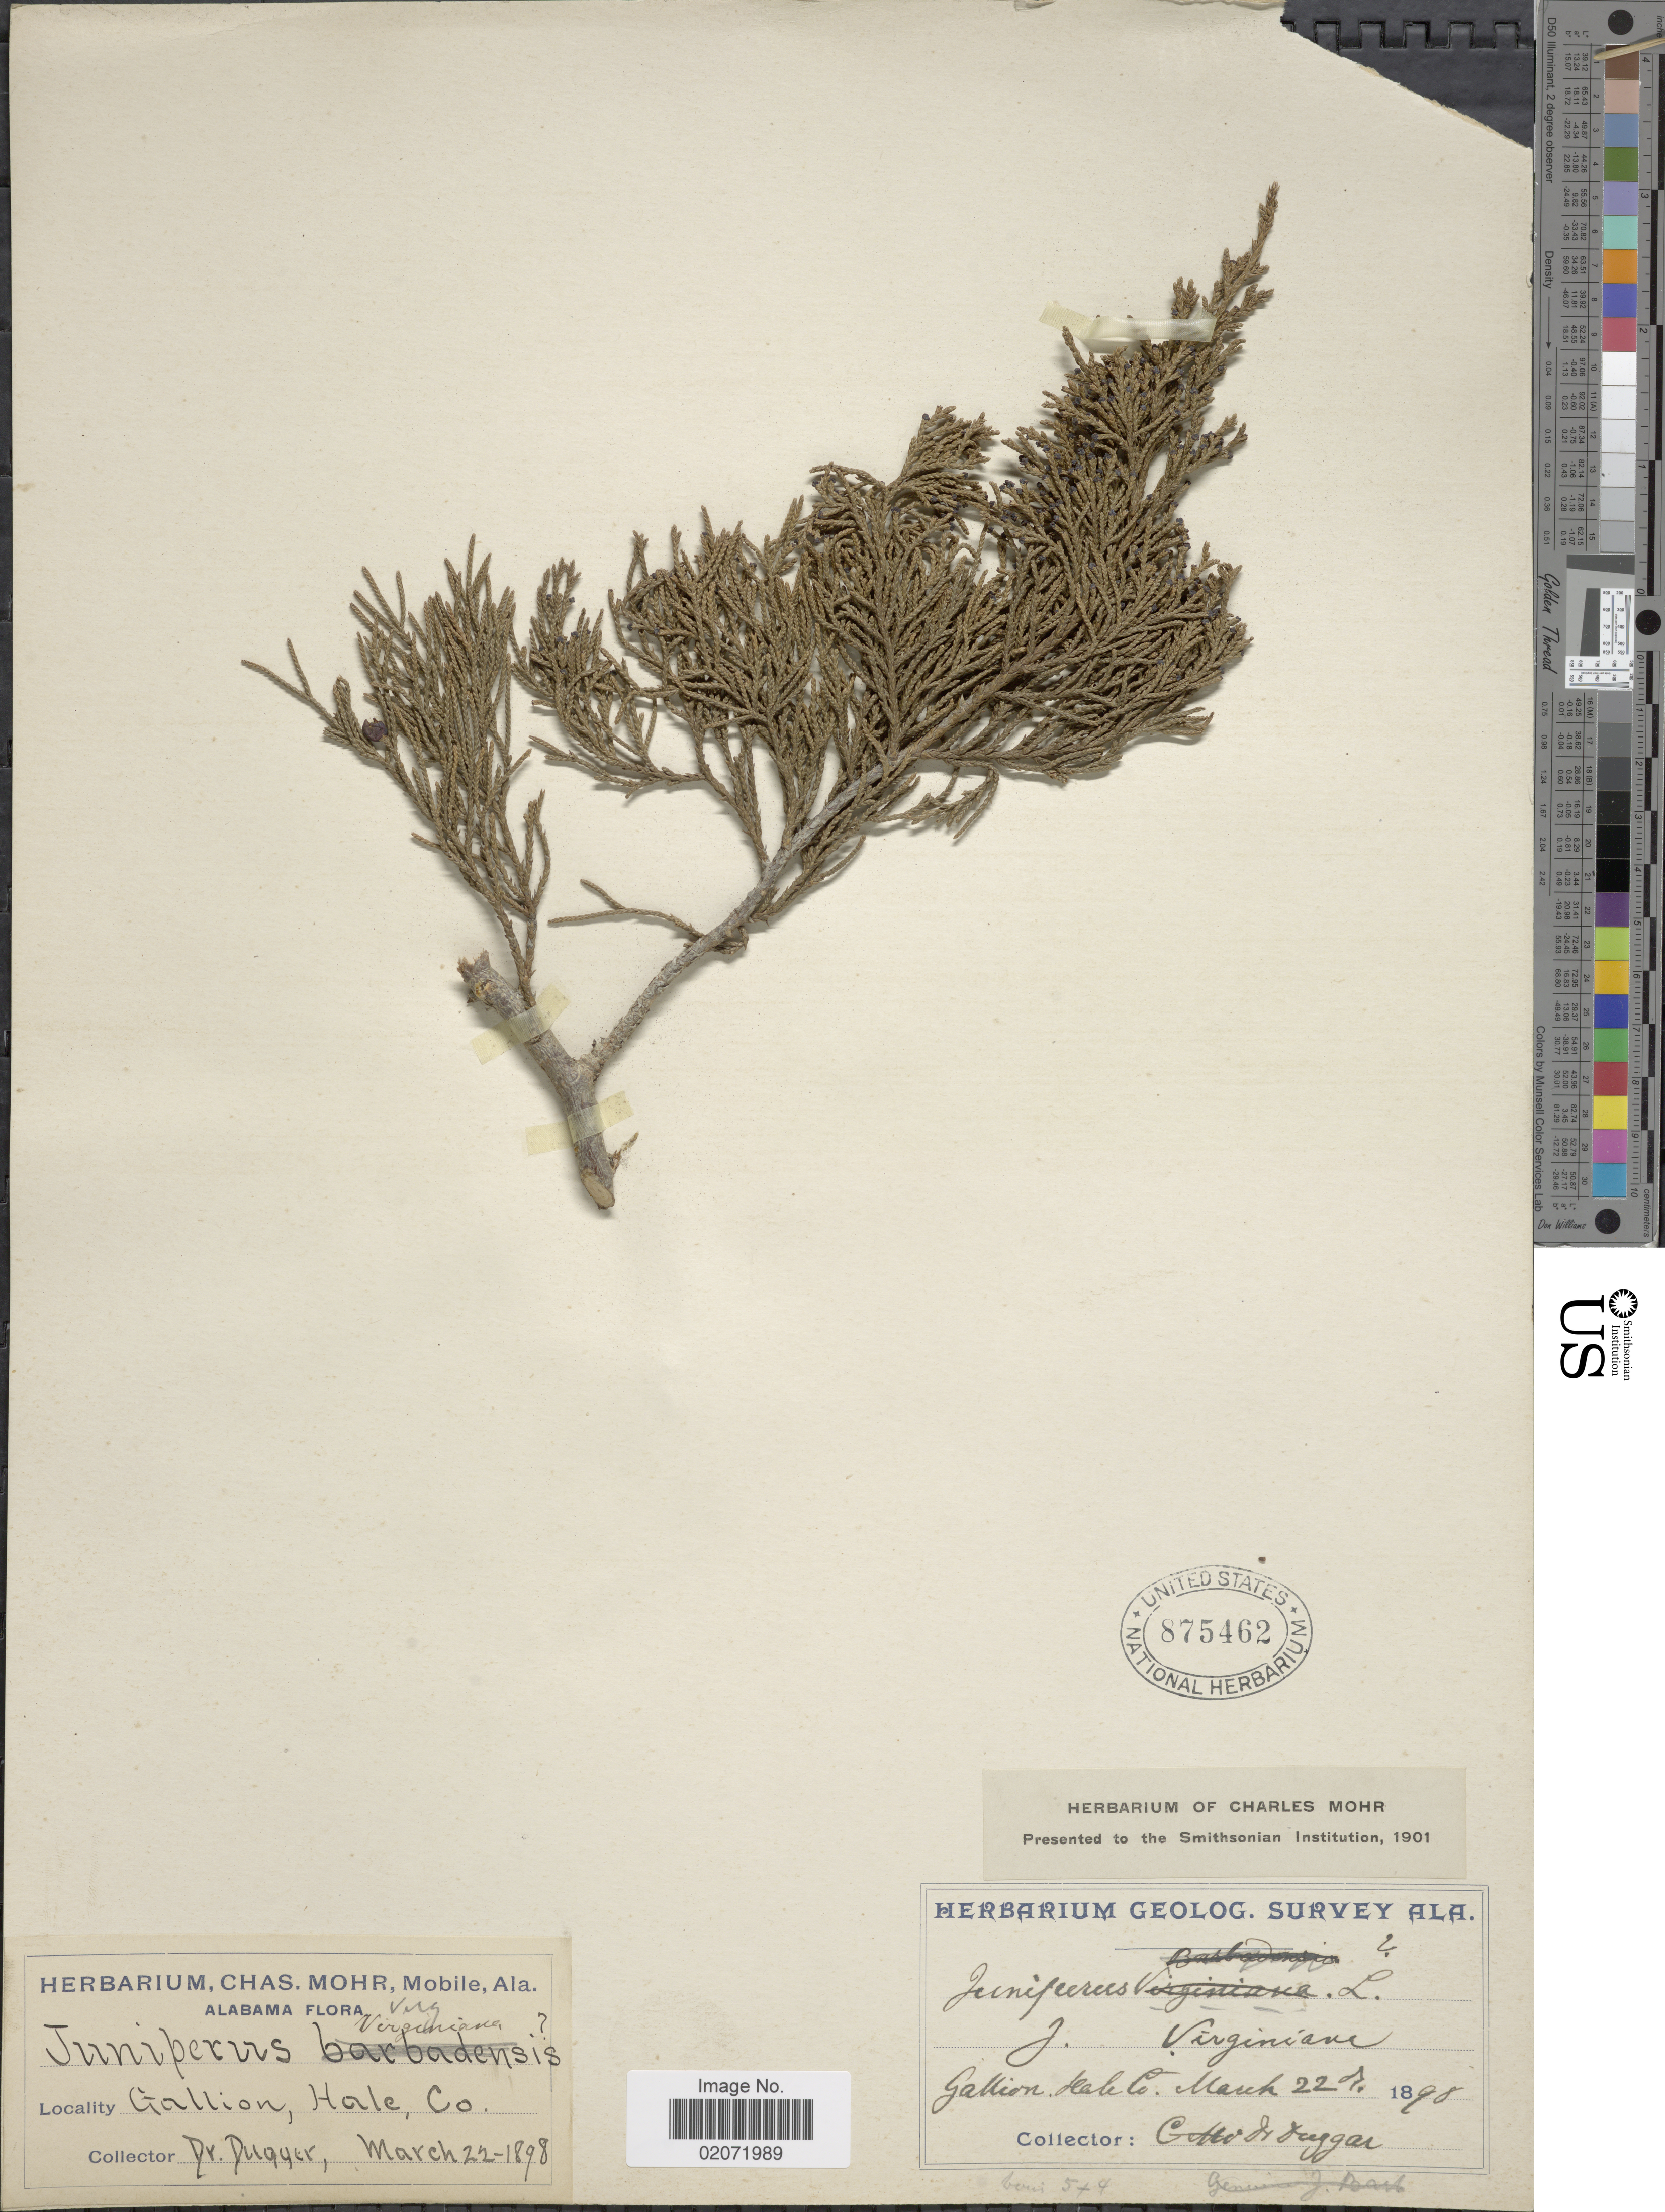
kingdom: Plantae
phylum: Tracheophyta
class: Pinopsida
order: Pinales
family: Cupressaceae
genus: Juniperus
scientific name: Juniperus virginiana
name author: L.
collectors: Duggar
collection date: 1898-03-22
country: United States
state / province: Alabama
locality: Gallion, Hale, Co.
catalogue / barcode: US 875462